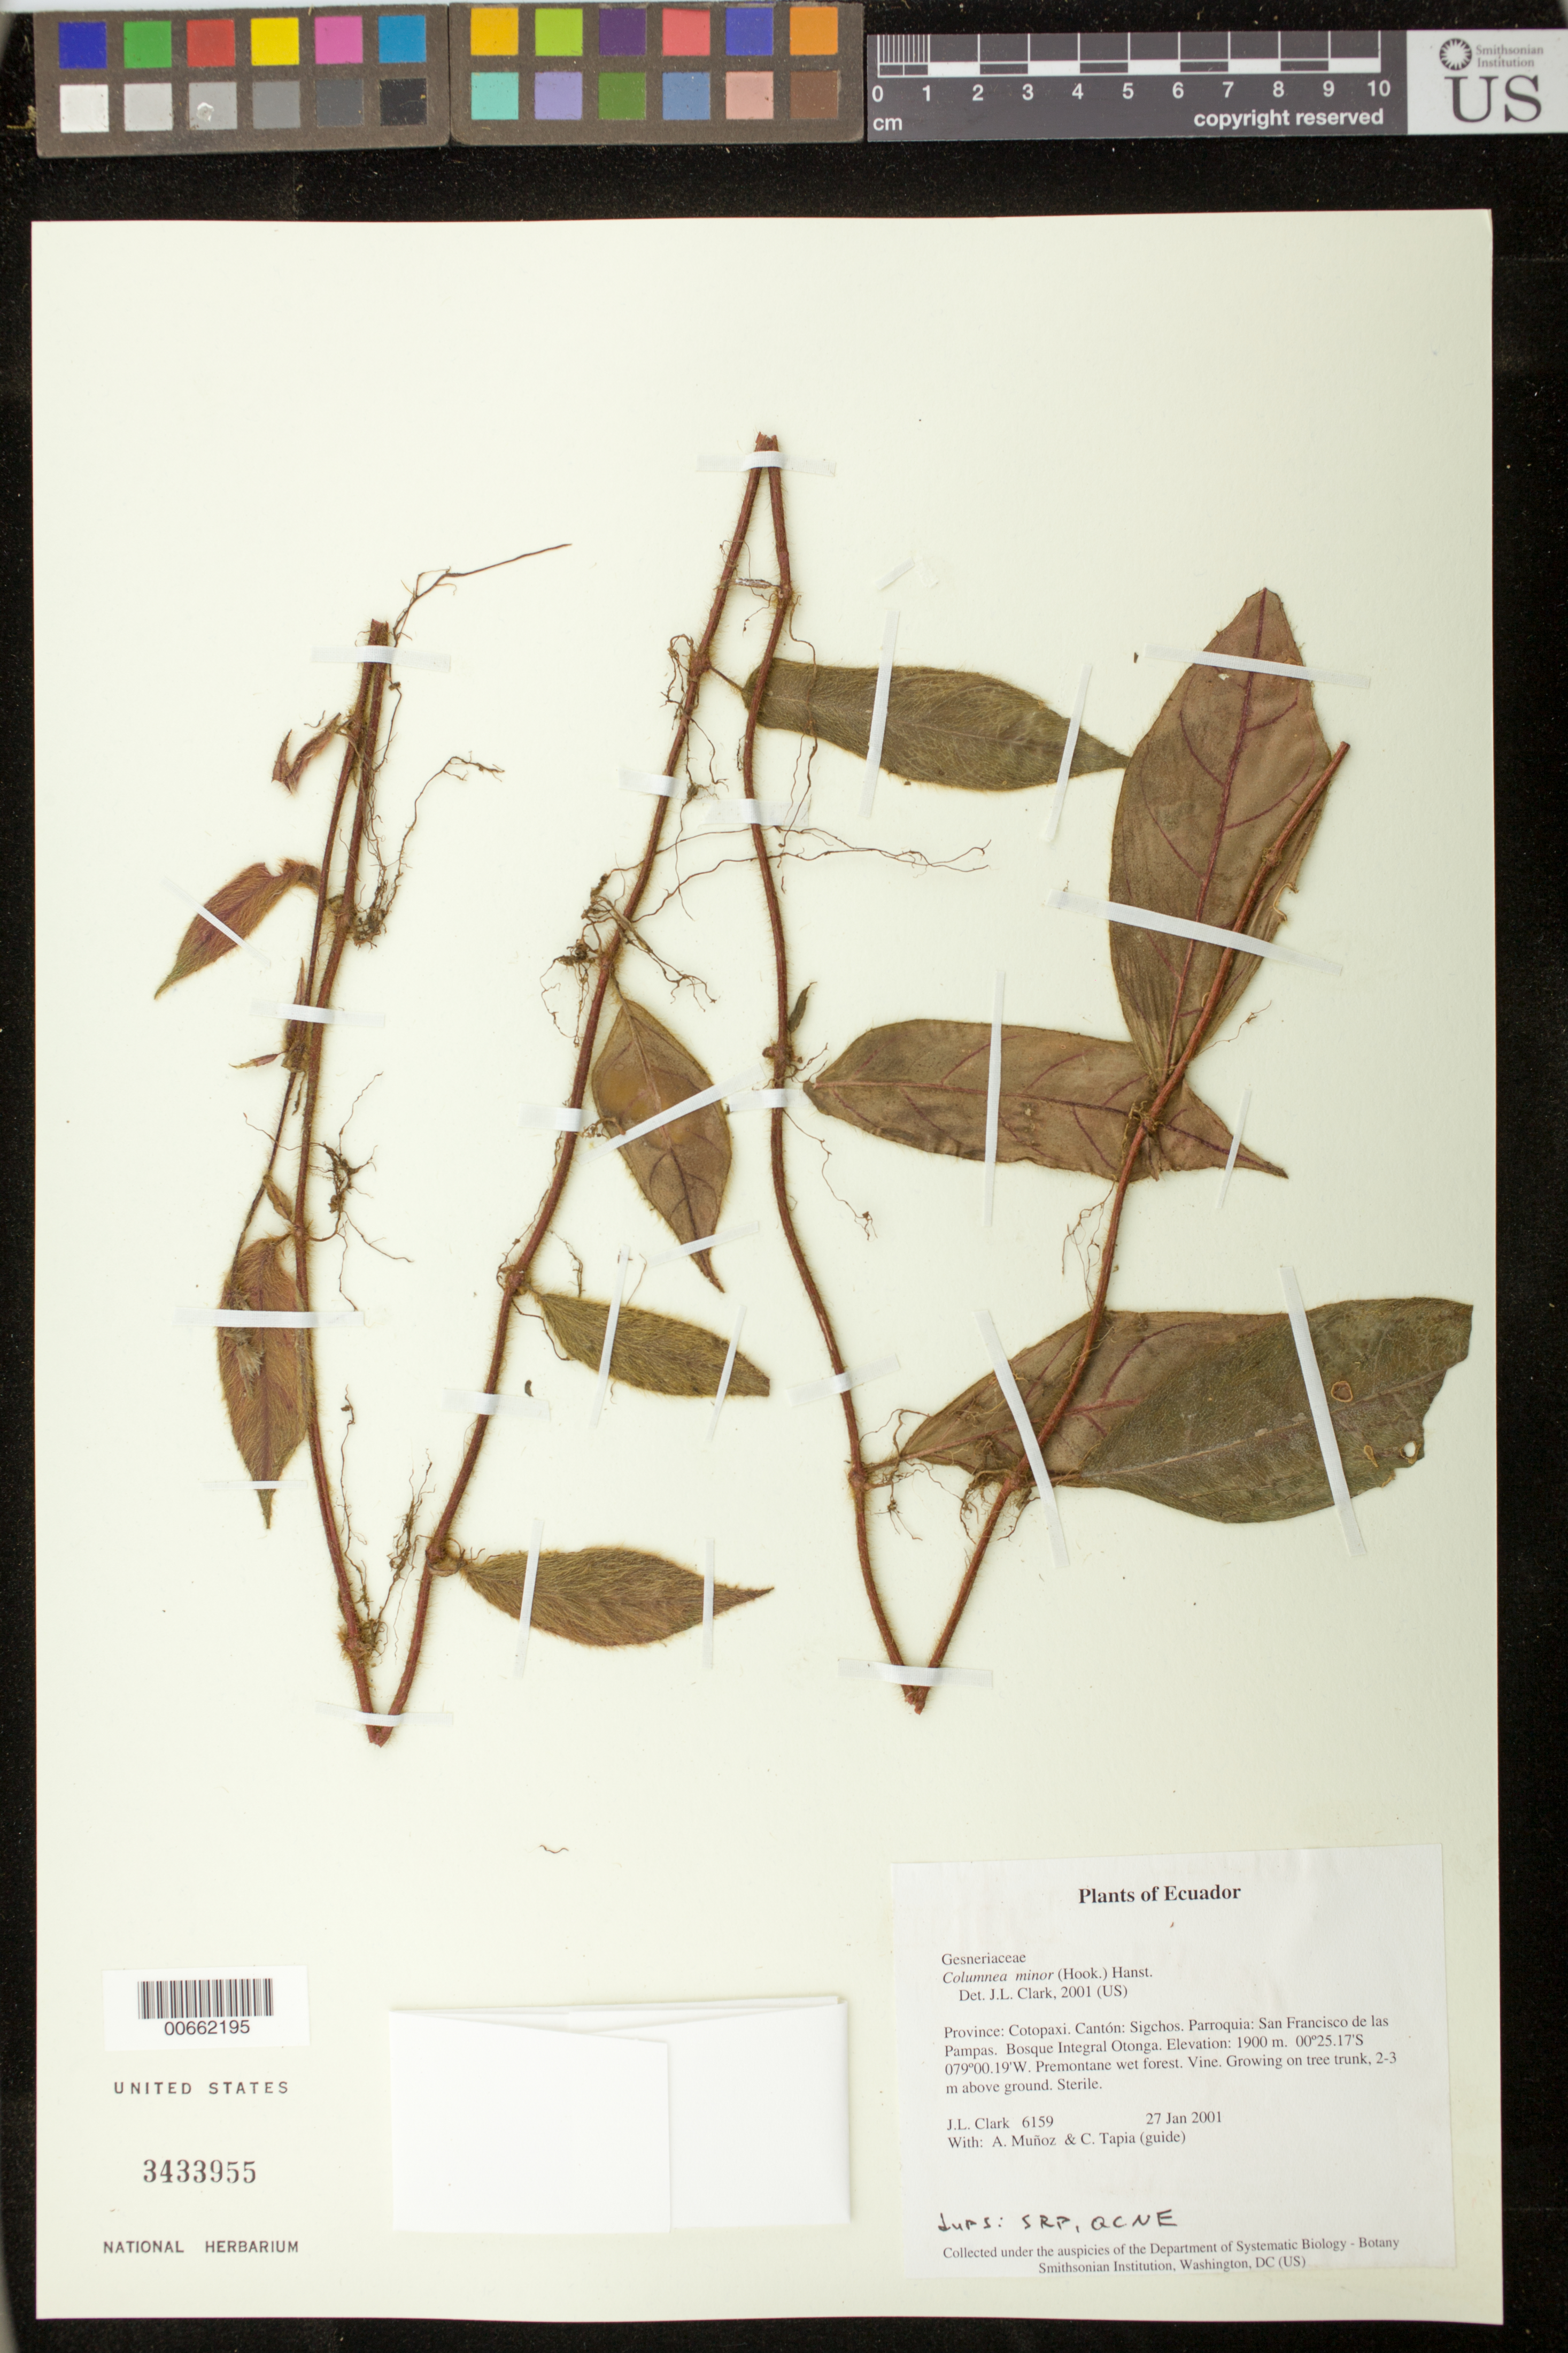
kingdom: Plantae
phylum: Tracheophyta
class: Magnoliopsida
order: Lamiales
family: Gesneriaceae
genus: Columnea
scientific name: Columnea minor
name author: (Hook.) Hanst.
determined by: Clark, J. L., (SEL), The Marie Selby Botanical Garden (UNITED STATES)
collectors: J. L. Clark, A. Muñoz & C. Tapia (guide)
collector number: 6159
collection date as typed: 27 Jan 2001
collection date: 2001-01-27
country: Ecuador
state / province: Cotopaxi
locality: Cantón: Sigchos. Parroquia: San Francisco de las Pampas. Bosque Integral Otonga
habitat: Premontane wet forest.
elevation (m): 1900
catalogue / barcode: US 3433955